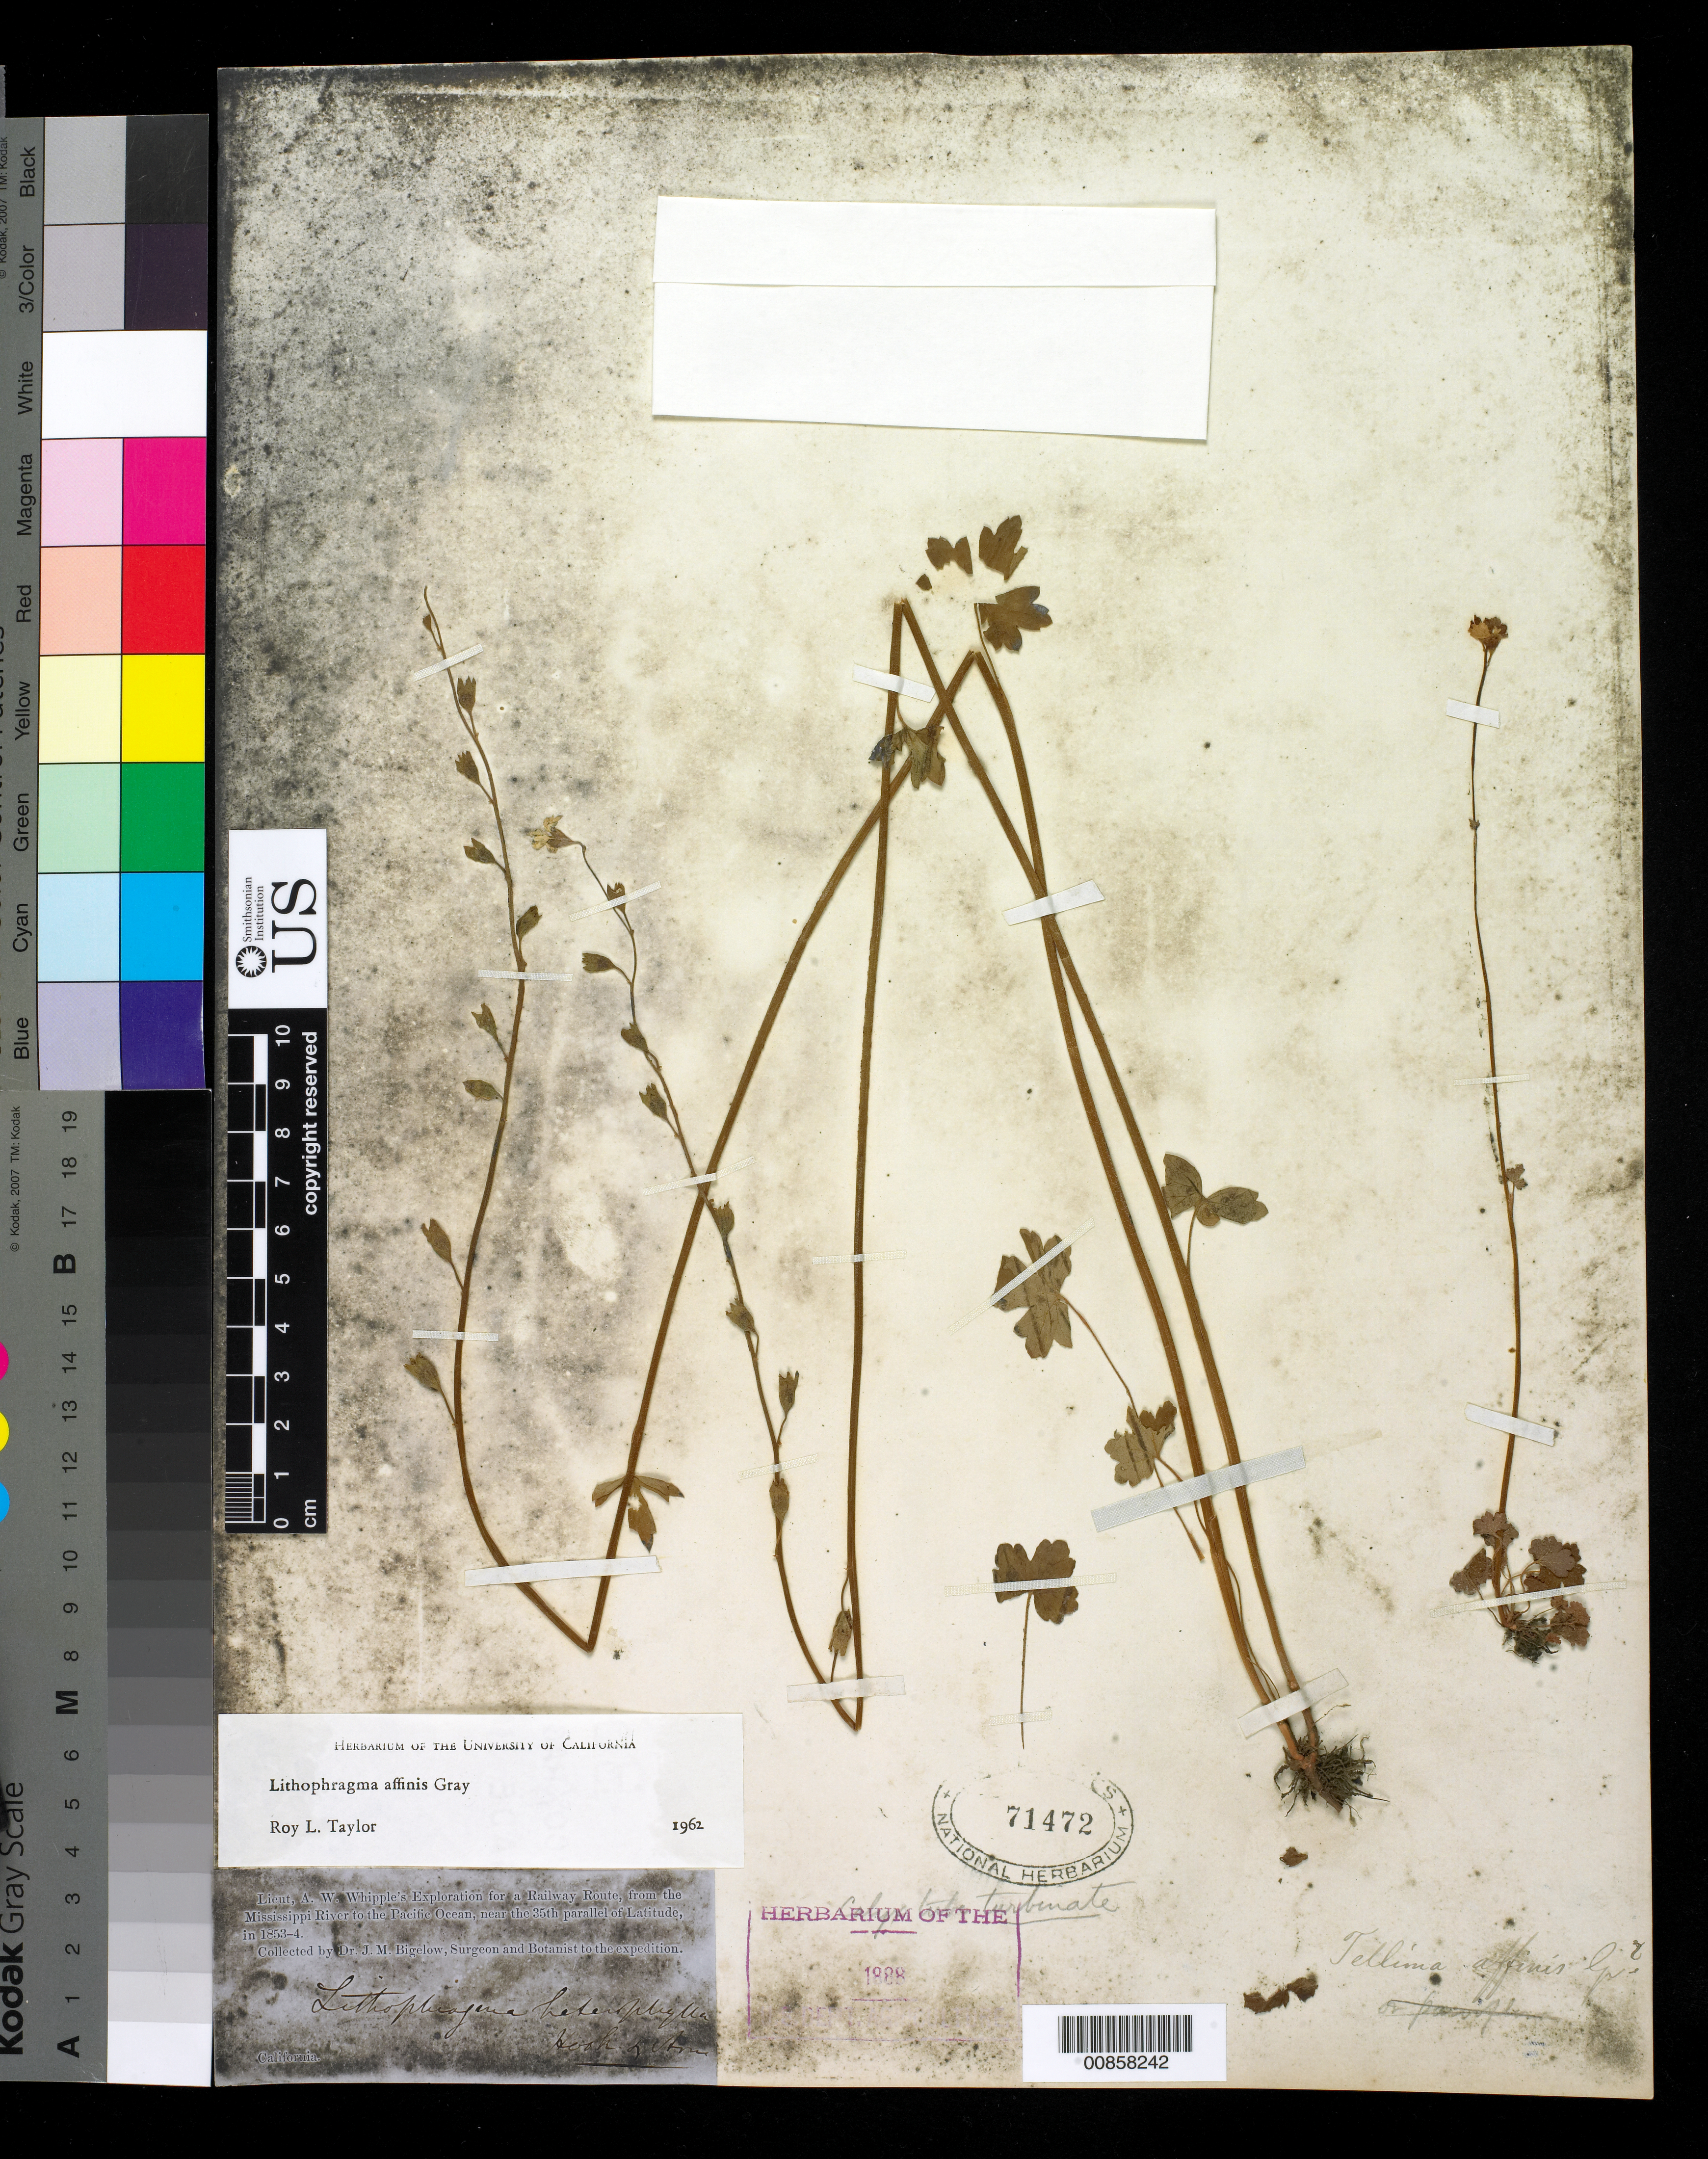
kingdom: Plantae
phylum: Tracheophyta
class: Magnoliopsida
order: Saxifragales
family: Saxifragaceae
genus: Lithophragma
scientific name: Lithophragma affine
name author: A. Gray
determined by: Taylor, R. L.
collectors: J. M. Bigelow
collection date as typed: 1853 to -- --- 1854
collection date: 1853/1854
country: United States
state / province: California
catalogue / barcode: US 71472